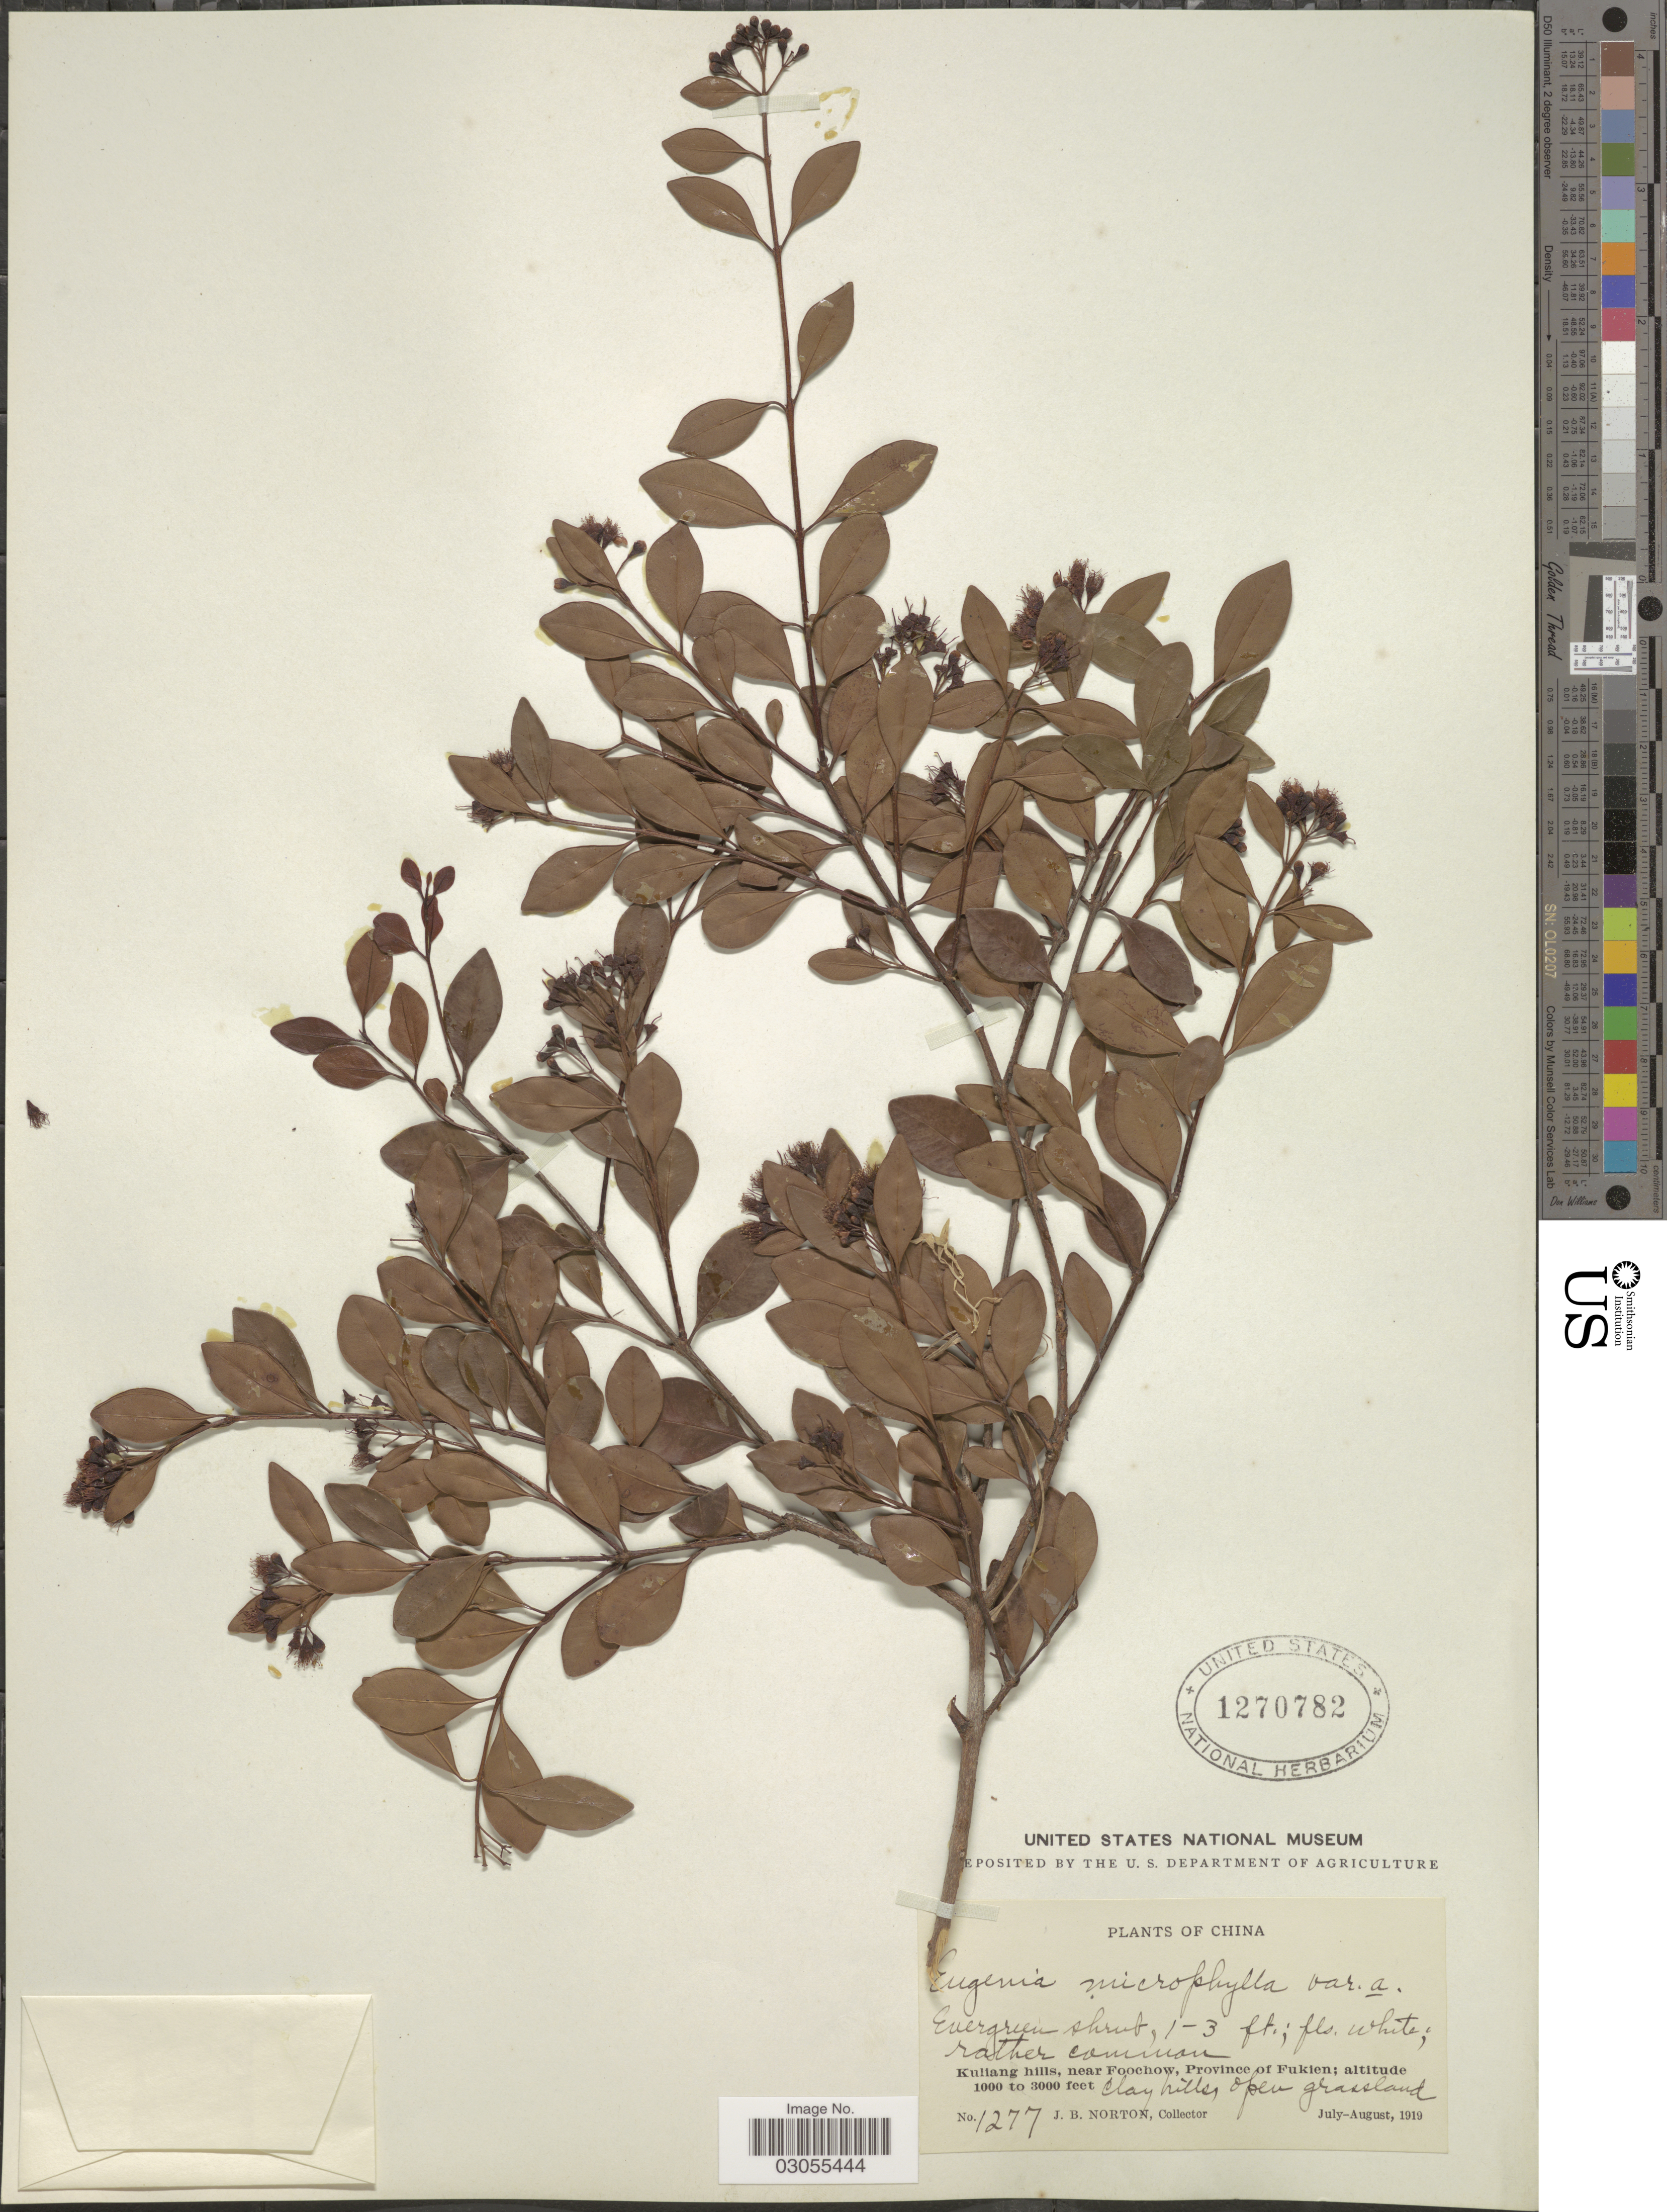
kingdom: Plantae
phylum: Tracheophyta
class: Magnoliopsida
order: Myrtales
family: Myrtaceae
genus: Syzygium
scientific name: Syzygium buxifolium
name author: Hook. & Arn.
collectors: J. B. Norton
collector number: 1277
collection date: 1919-07/1919-08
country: China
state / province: Fujian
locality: Kuliang hills, near Foochow, Province of Fukien.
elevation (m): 305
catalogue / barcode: US 1270782